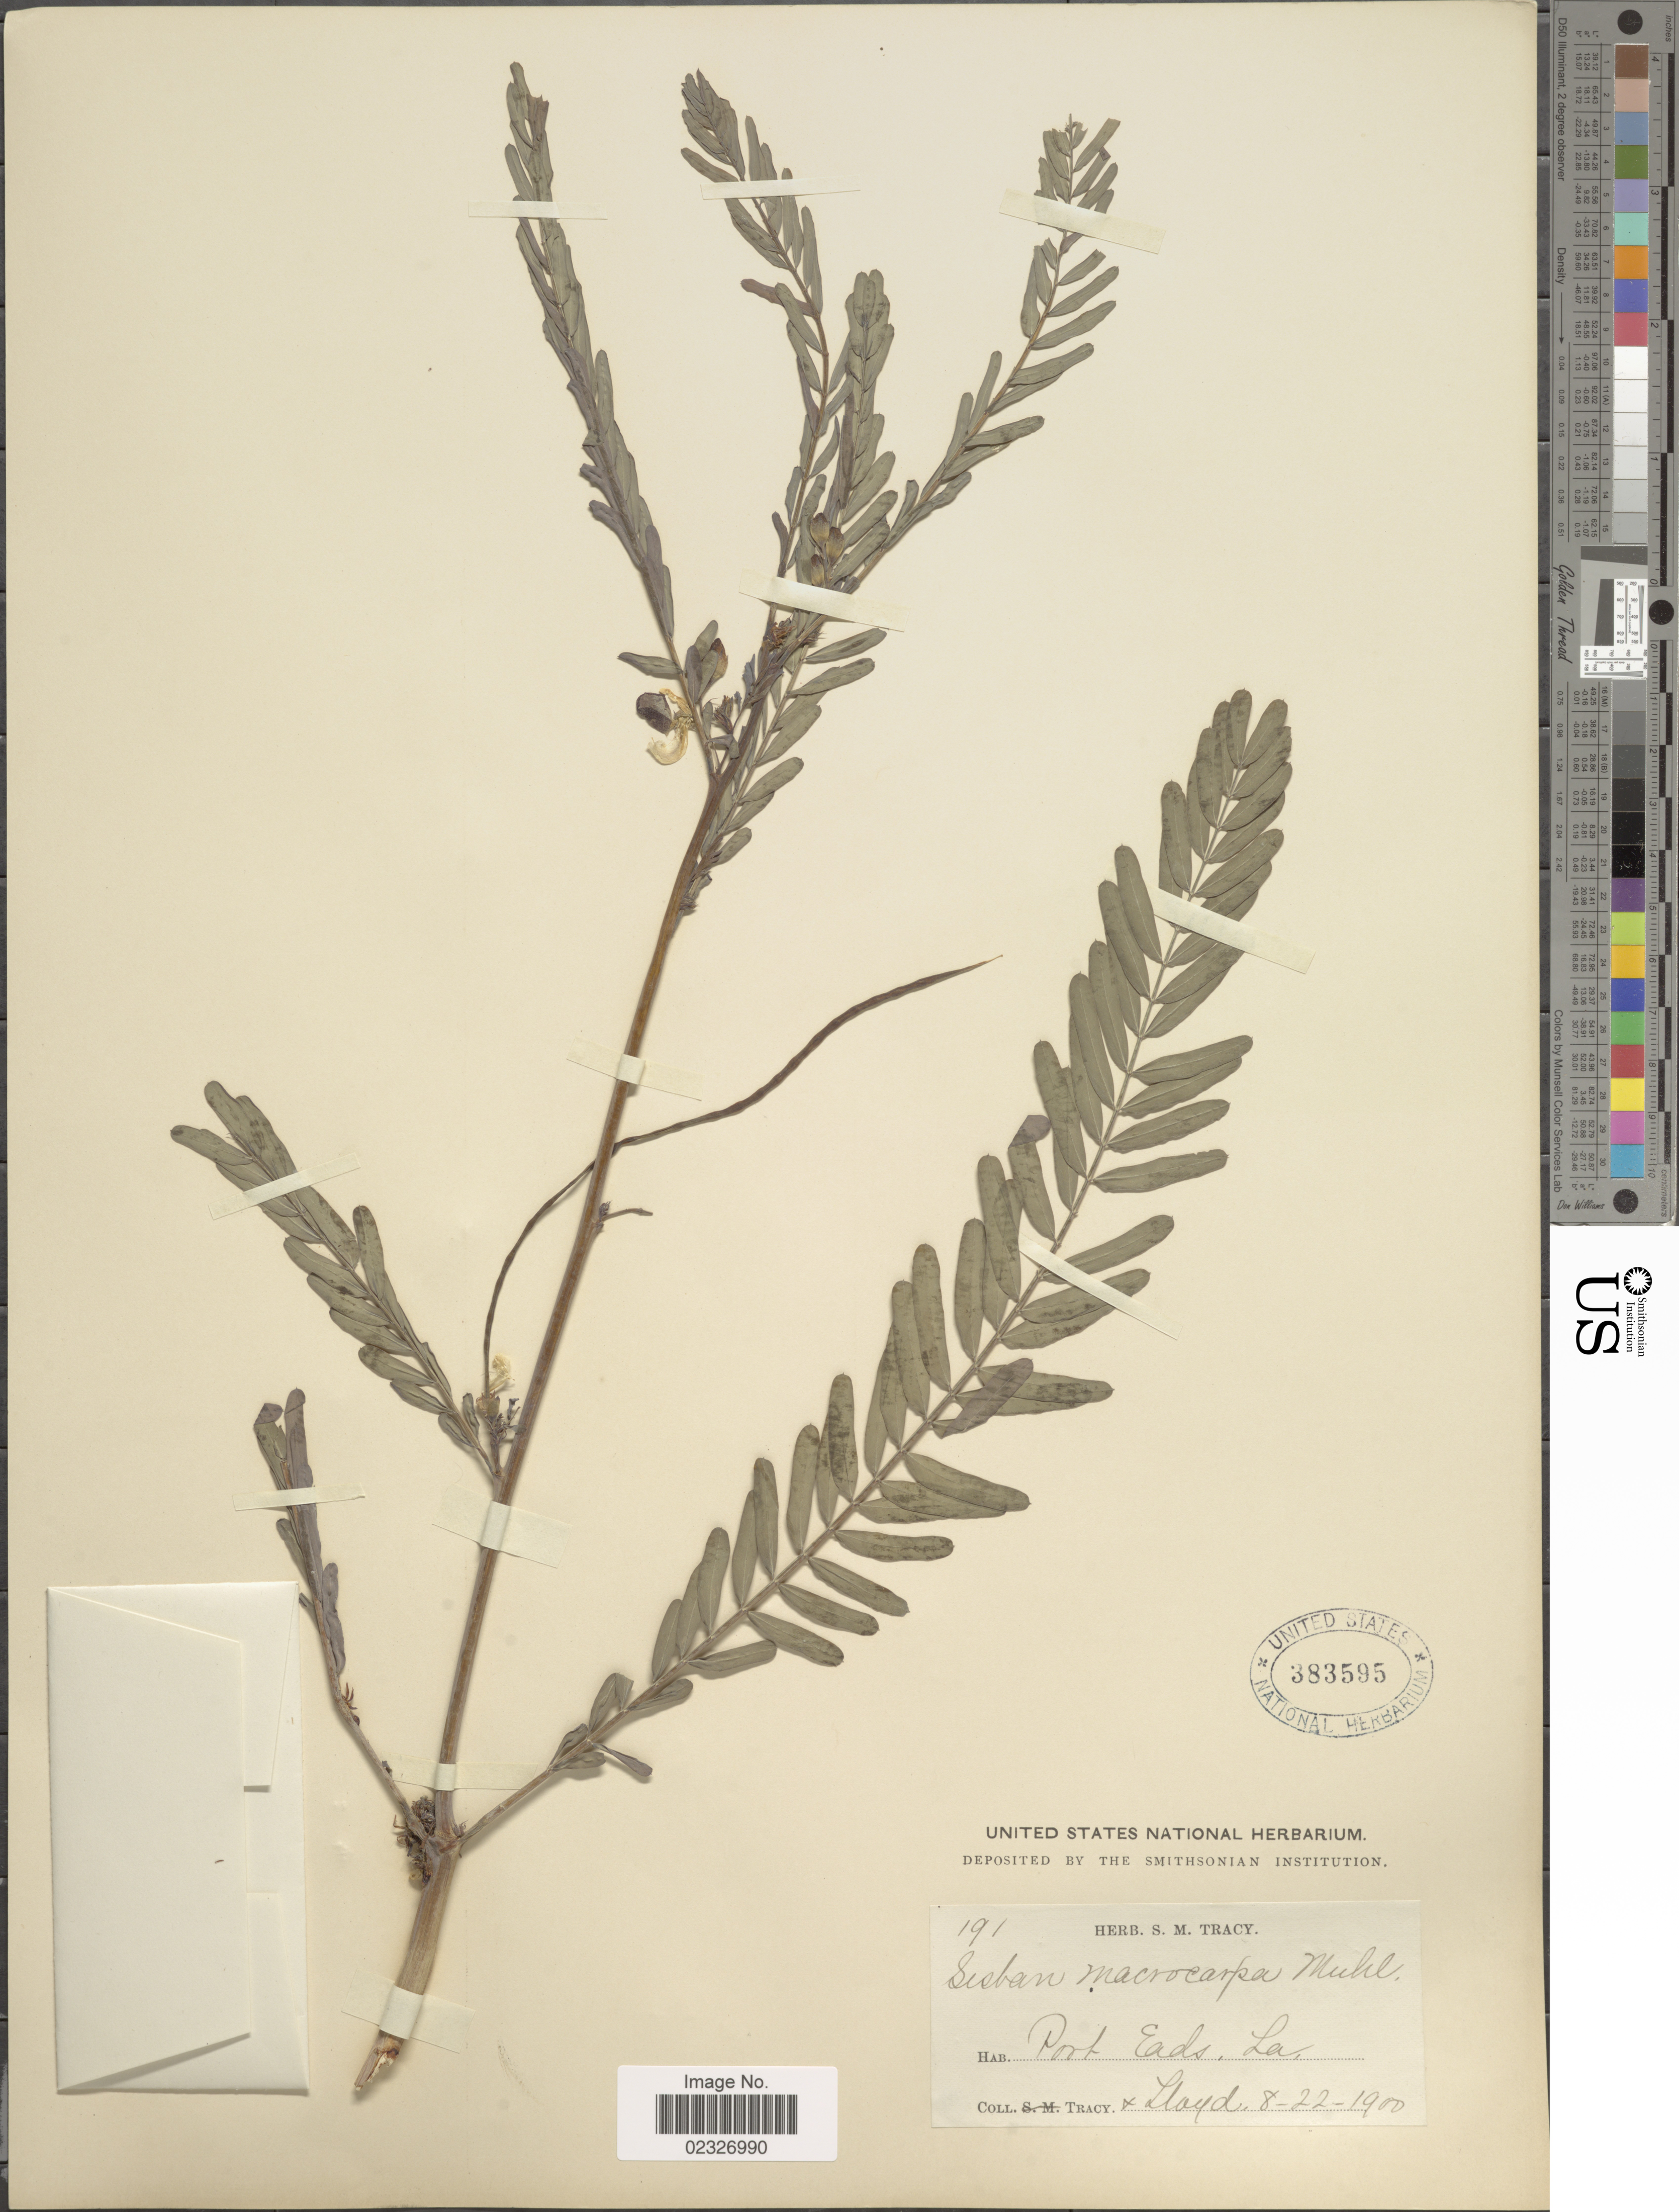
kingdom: Plantae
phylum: Tracheophyta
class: Magnoliopsida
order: Fabales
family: Fabaceae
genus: Sesbania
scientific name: Sesbania exaltata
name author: (Raf.) Cory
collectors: -. Tracy & -- Lloyd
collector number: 191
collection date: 1900-08-22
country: United States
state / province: Louisiana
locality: Port Eads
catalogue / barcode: US 383595